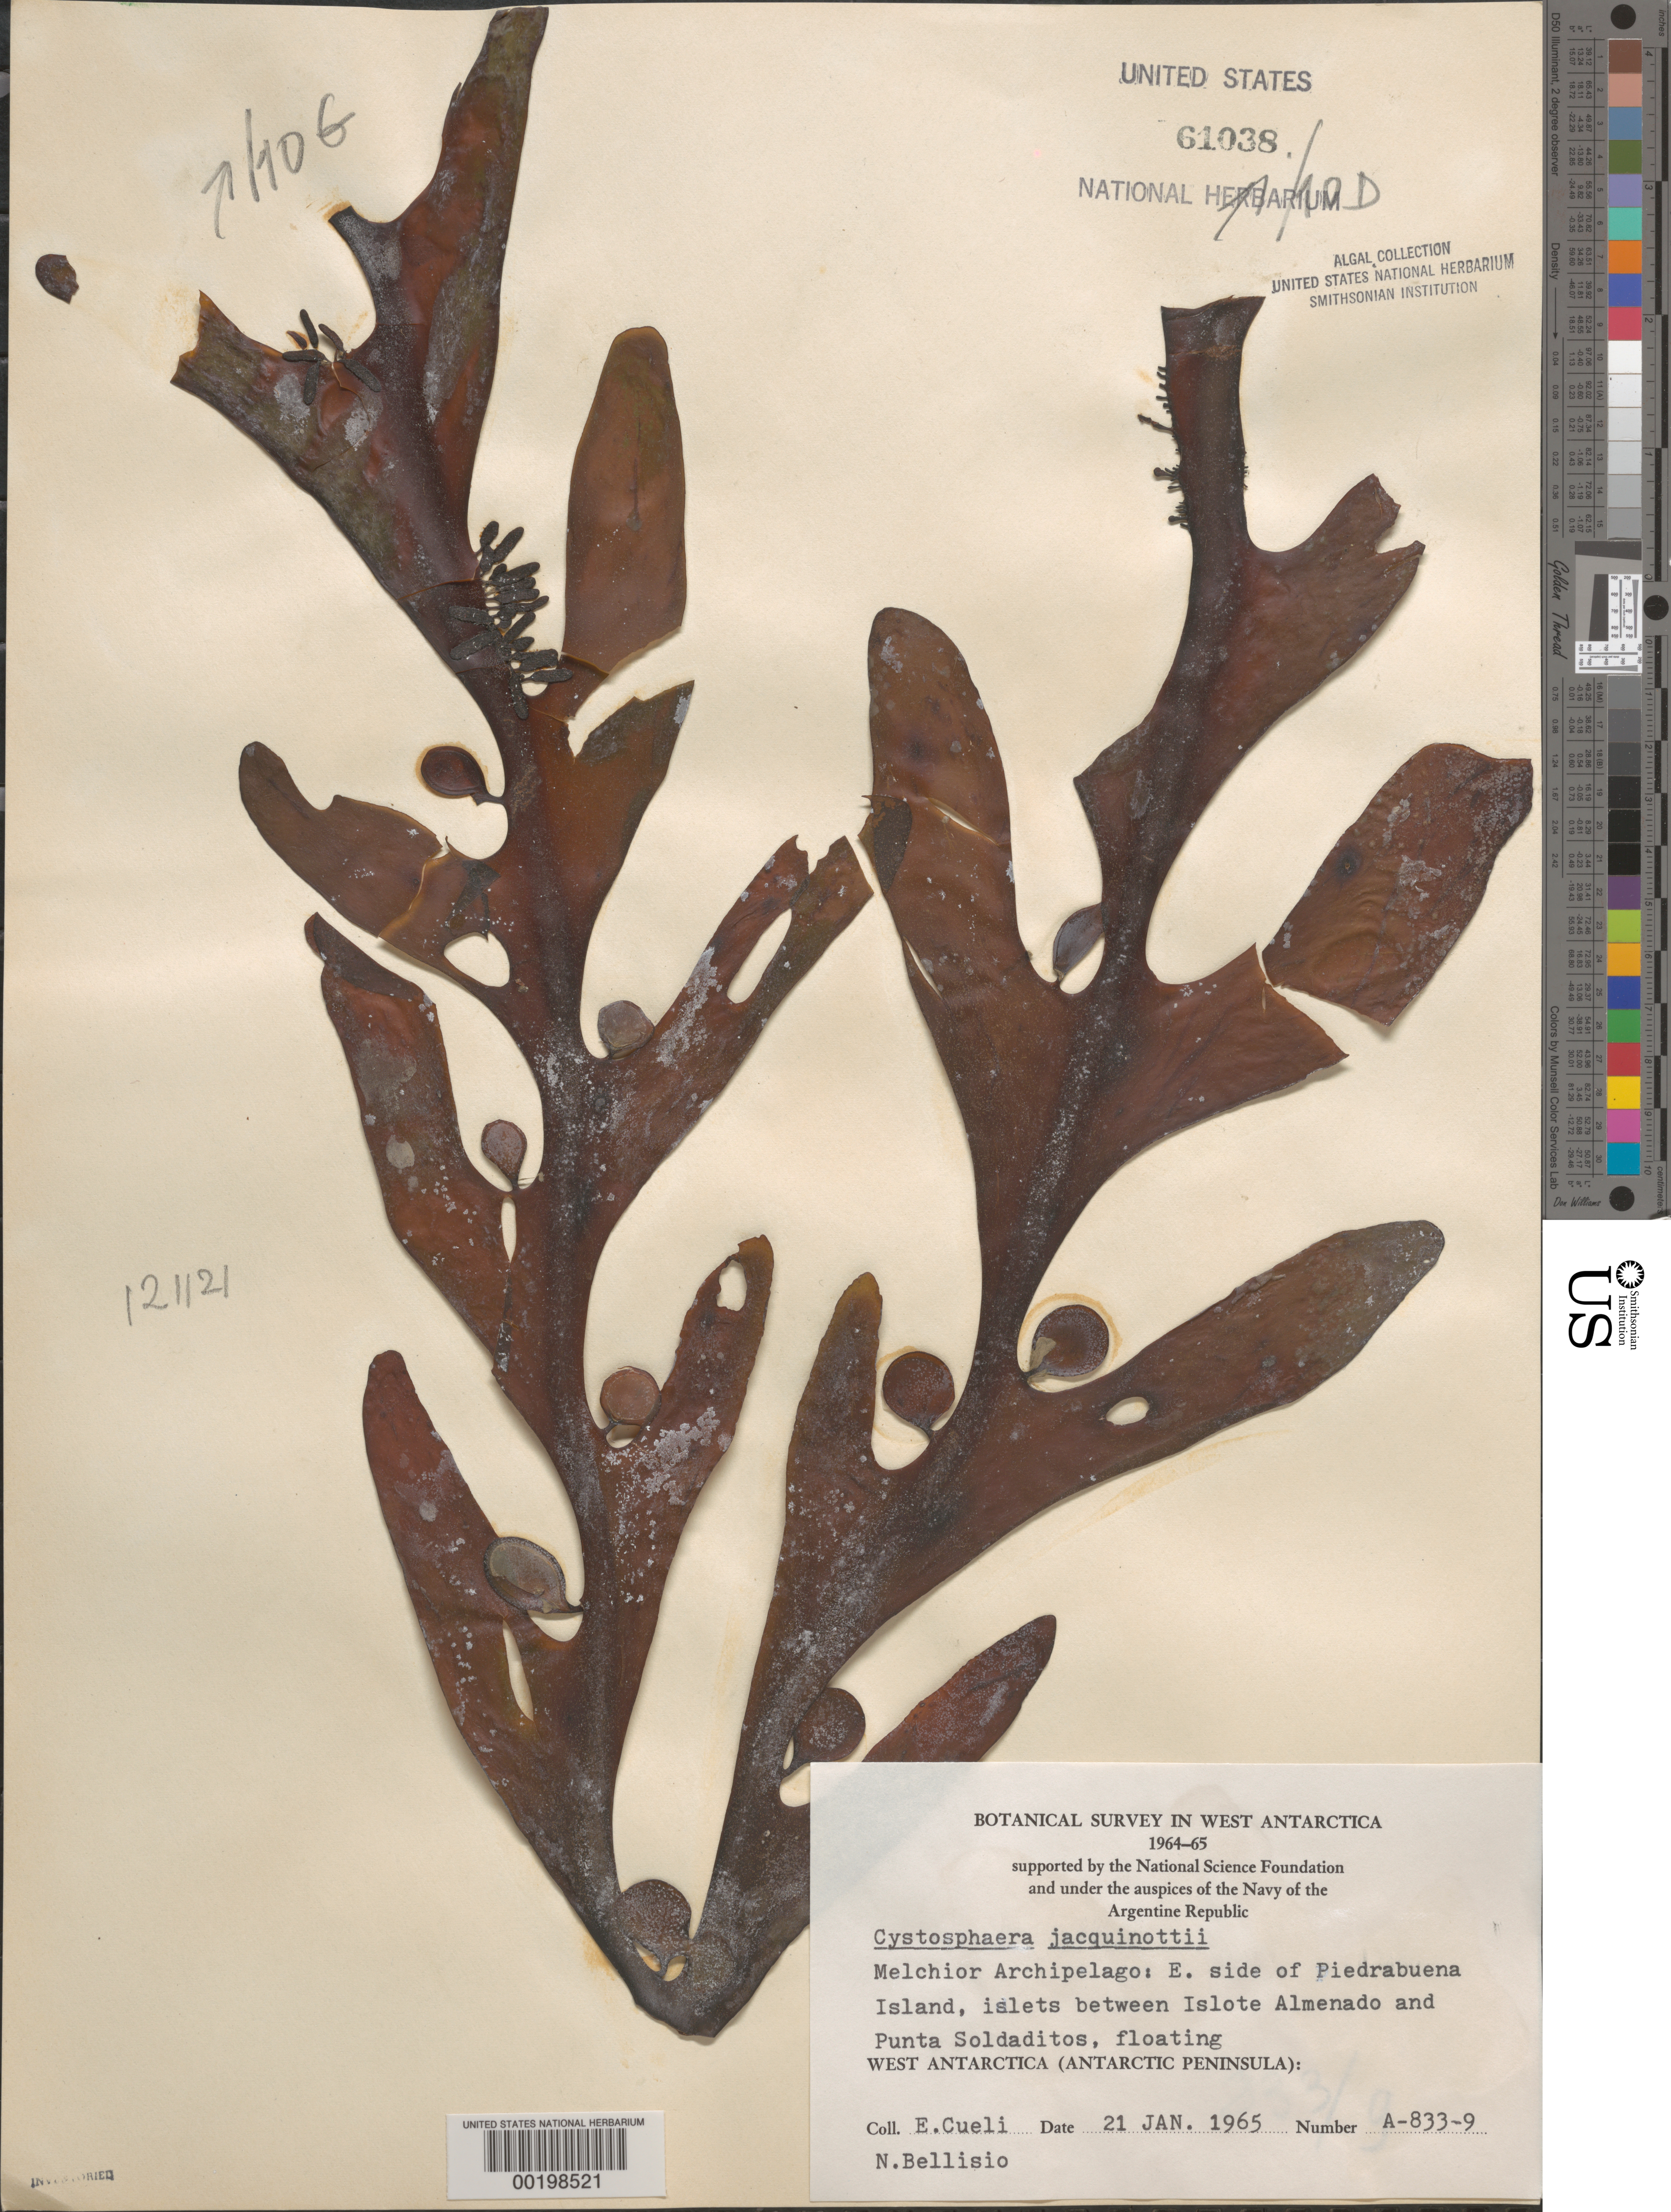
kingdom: Chromista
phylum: Ochrophyta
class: Phaeophyceae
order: Fucales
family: Seirococcaceae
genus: Cystosphaera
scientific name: Cystosphaera jacquinotii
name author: (Montagne) Skottsberg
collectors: E. Cueli & N. Bellisio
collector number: A-833-9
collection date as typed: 21 Jan 1965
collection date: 1965-01-21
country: Antarctica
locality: Eta Island, islets between Islote Almenado & Punta Soladitos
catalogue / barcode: US 61038